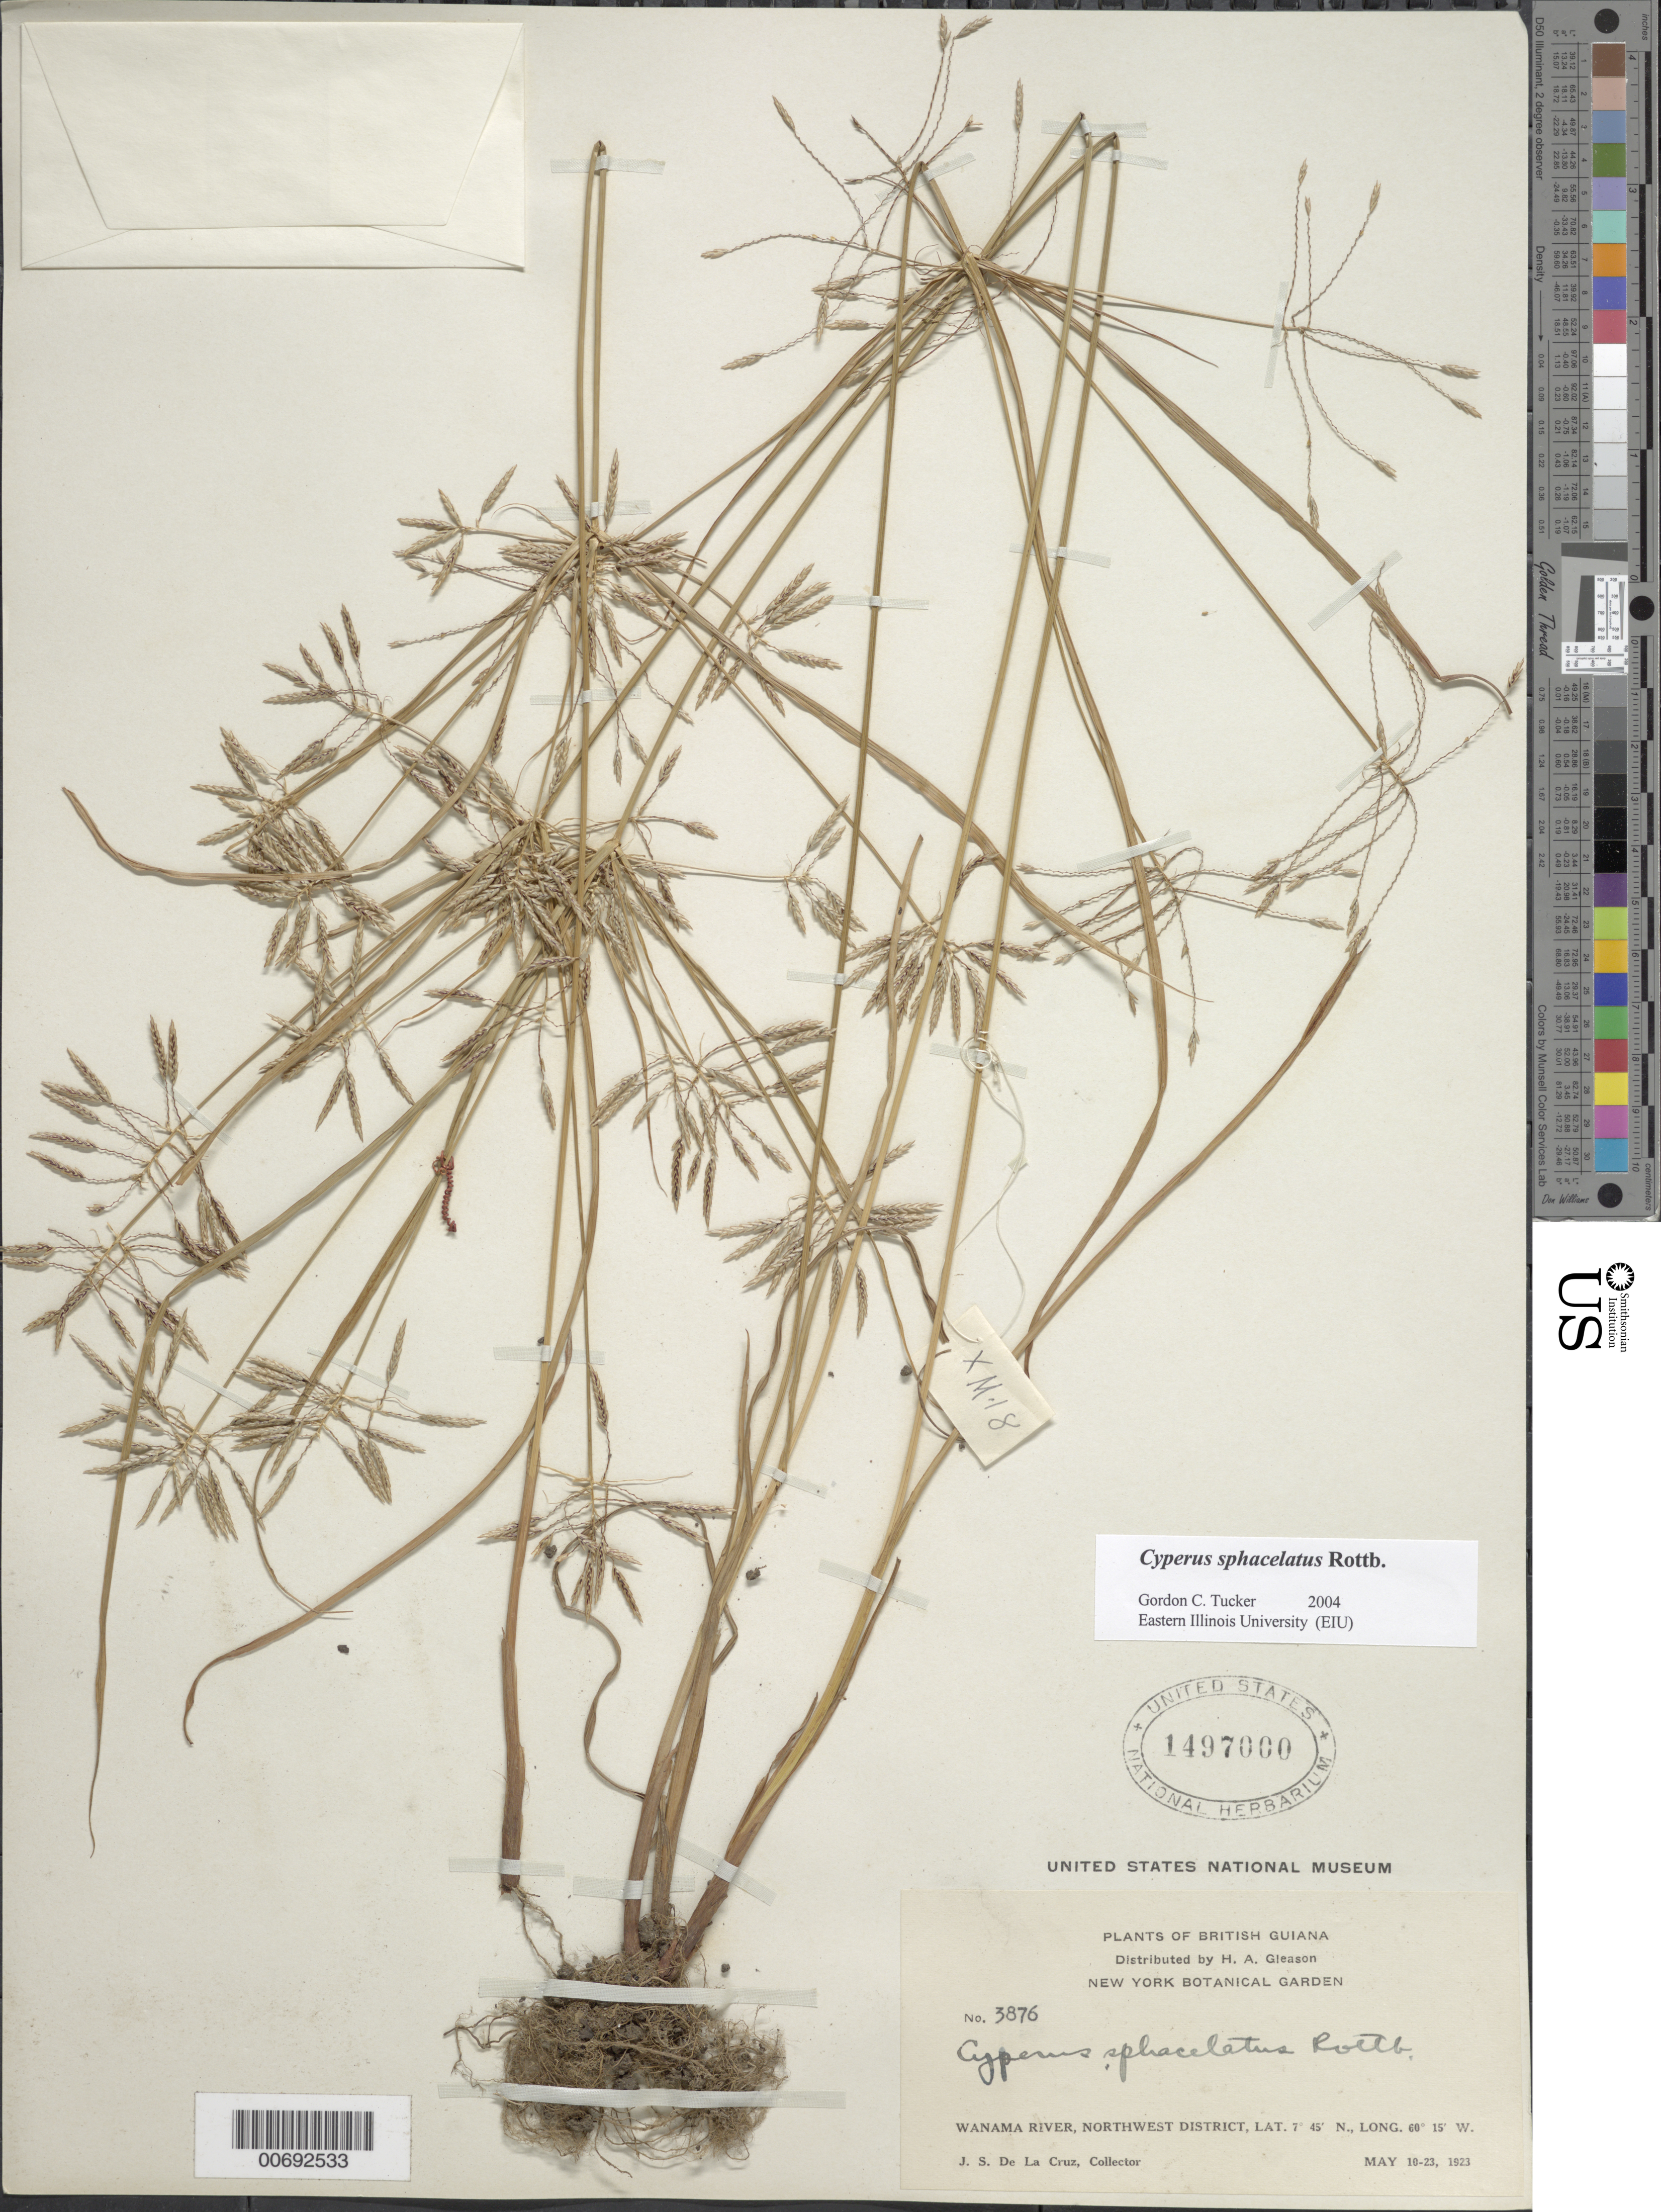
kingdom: Plantae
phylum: Tracheophyta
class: Liliopsida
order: Poales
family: Cyperaceae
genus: Cyperus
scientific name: Cyperus sphacelatus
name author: Rottb.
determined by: Tucker, G. C.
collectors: J. S. de la Cruz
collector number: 3876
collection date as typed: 10-May-23 to 23-May-23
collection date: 1923-05-10/1923-05-23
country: Guyana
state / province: Barima-Waini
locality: Wanama R., NW District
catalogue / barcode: US 1497000